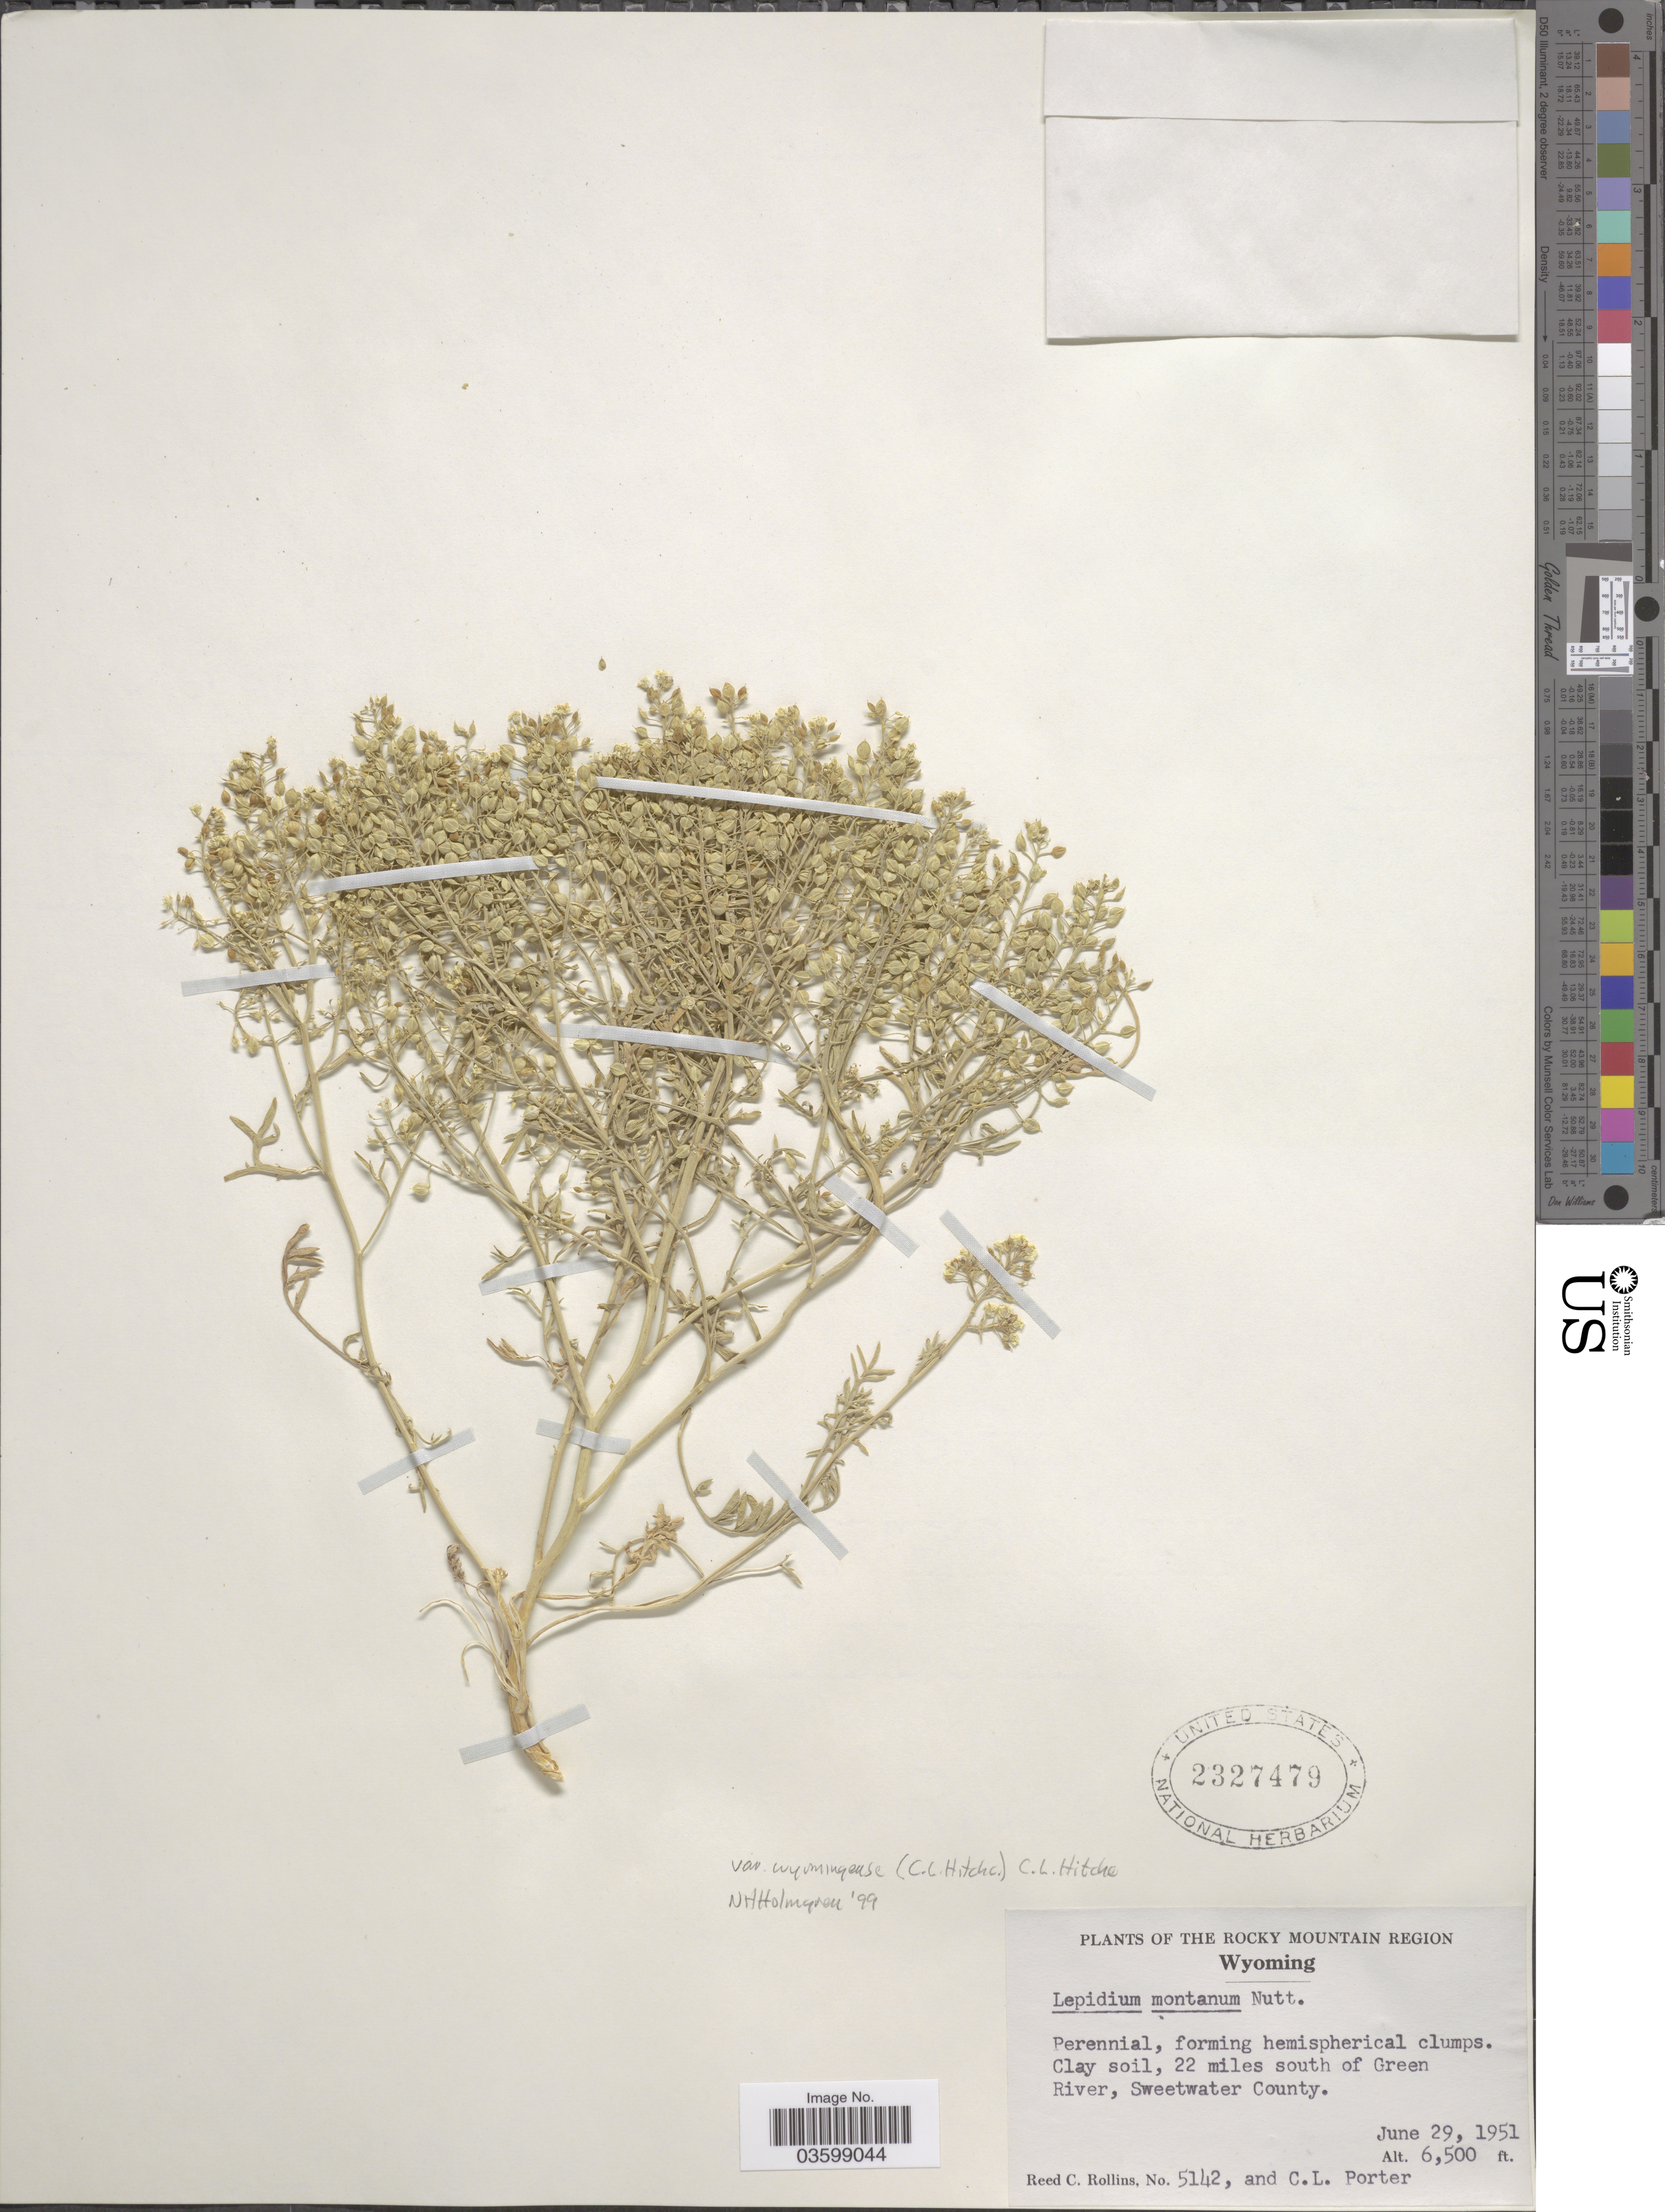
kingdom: Plantae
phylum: Tracheophyta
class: Magnoliopsida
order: Brassicales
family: Brassicaceae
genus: Lepidium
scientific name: Lepidium montanum f. wyomingense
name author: C.L. Hitchc.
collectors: R. C. Rollins & C. L. Porter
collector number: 5142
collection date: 1951-06-29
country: United States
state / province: Wyoming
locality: The Rocky Mountain Region. 22 miles south of Green River, Sweetwater County.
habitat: clay soil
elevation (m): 1981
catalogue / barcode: US 2327479